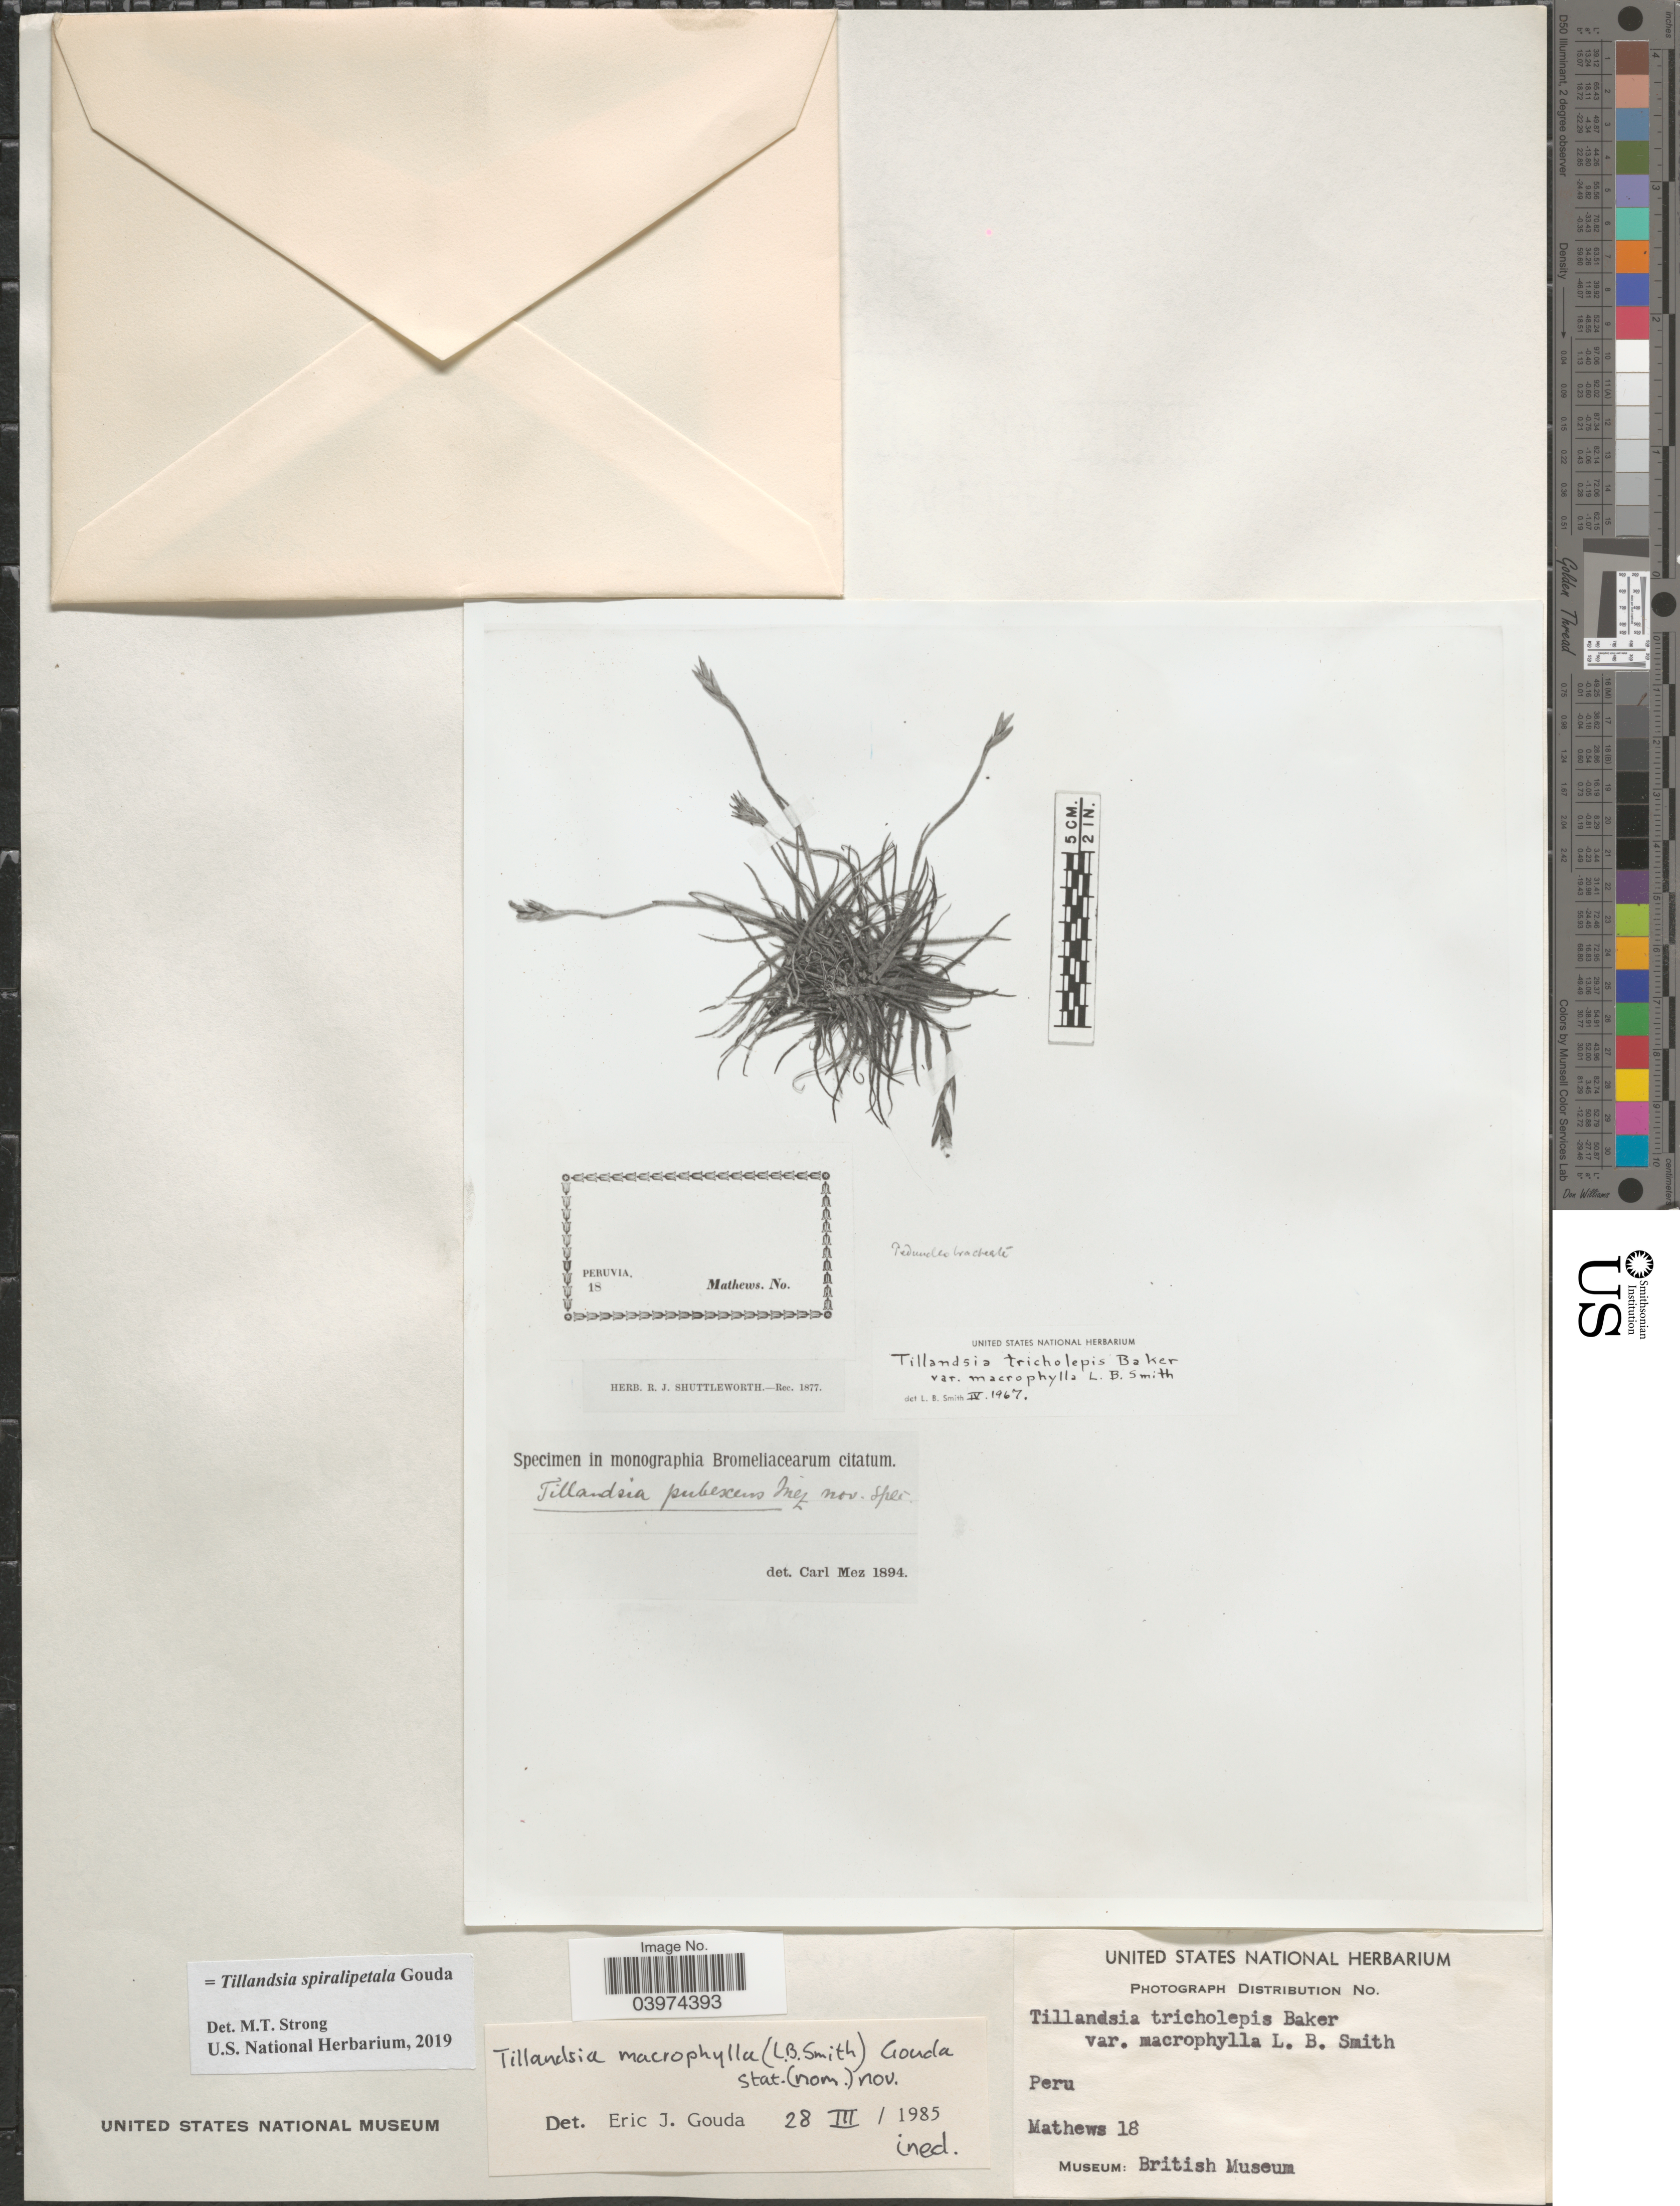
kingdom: Plantae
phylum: Tracheophyta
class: Liliopsida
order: Poales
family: Bromeliaceae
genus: Tillandsia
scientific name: Tillandsia spiralipetala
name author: Gouda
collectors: -- Mathews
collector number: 18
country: Peru